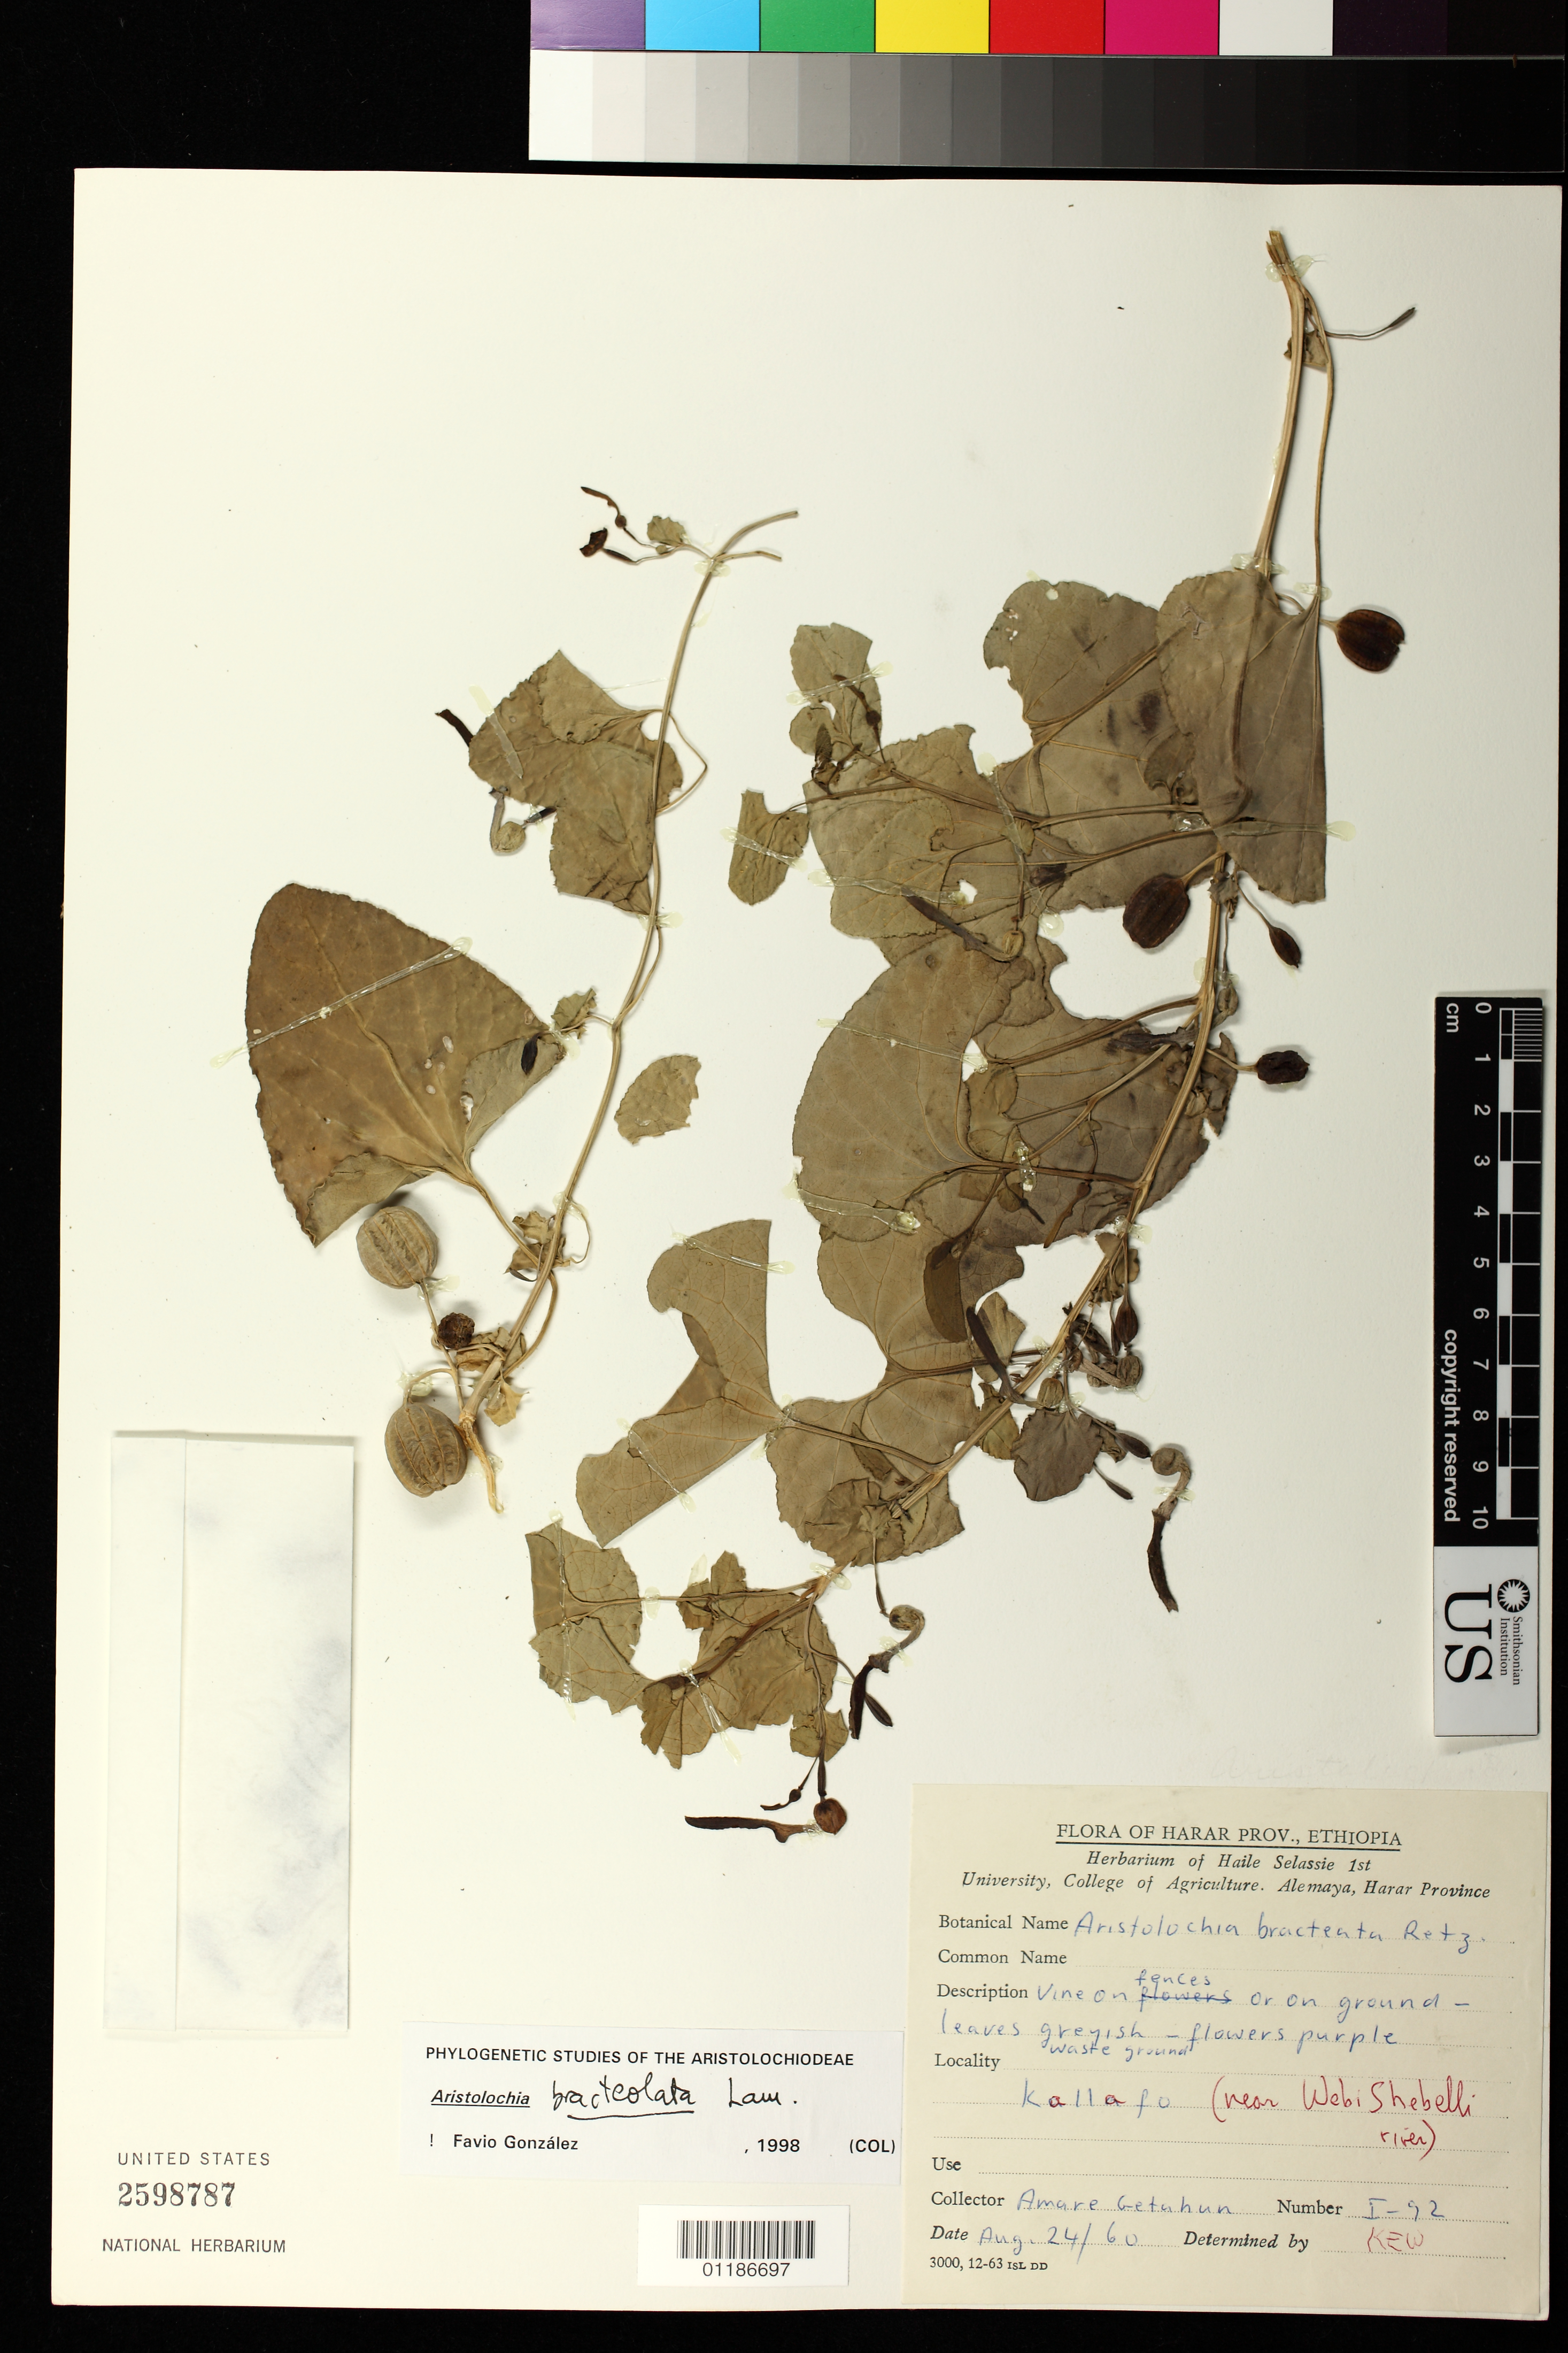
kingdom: Plantae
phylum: Tracheophyta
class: Magnoliopsida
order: Piperales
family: Aristolochiaceae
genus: Aristolochia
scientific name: Aristolochia bracteata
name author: Retz.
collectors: A. Getuhan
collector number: I-92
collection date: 1960-08-24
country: Ethiopia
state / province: Somali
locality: Kallafo (near Wabi Shebelli River)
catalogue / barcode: US 2598787